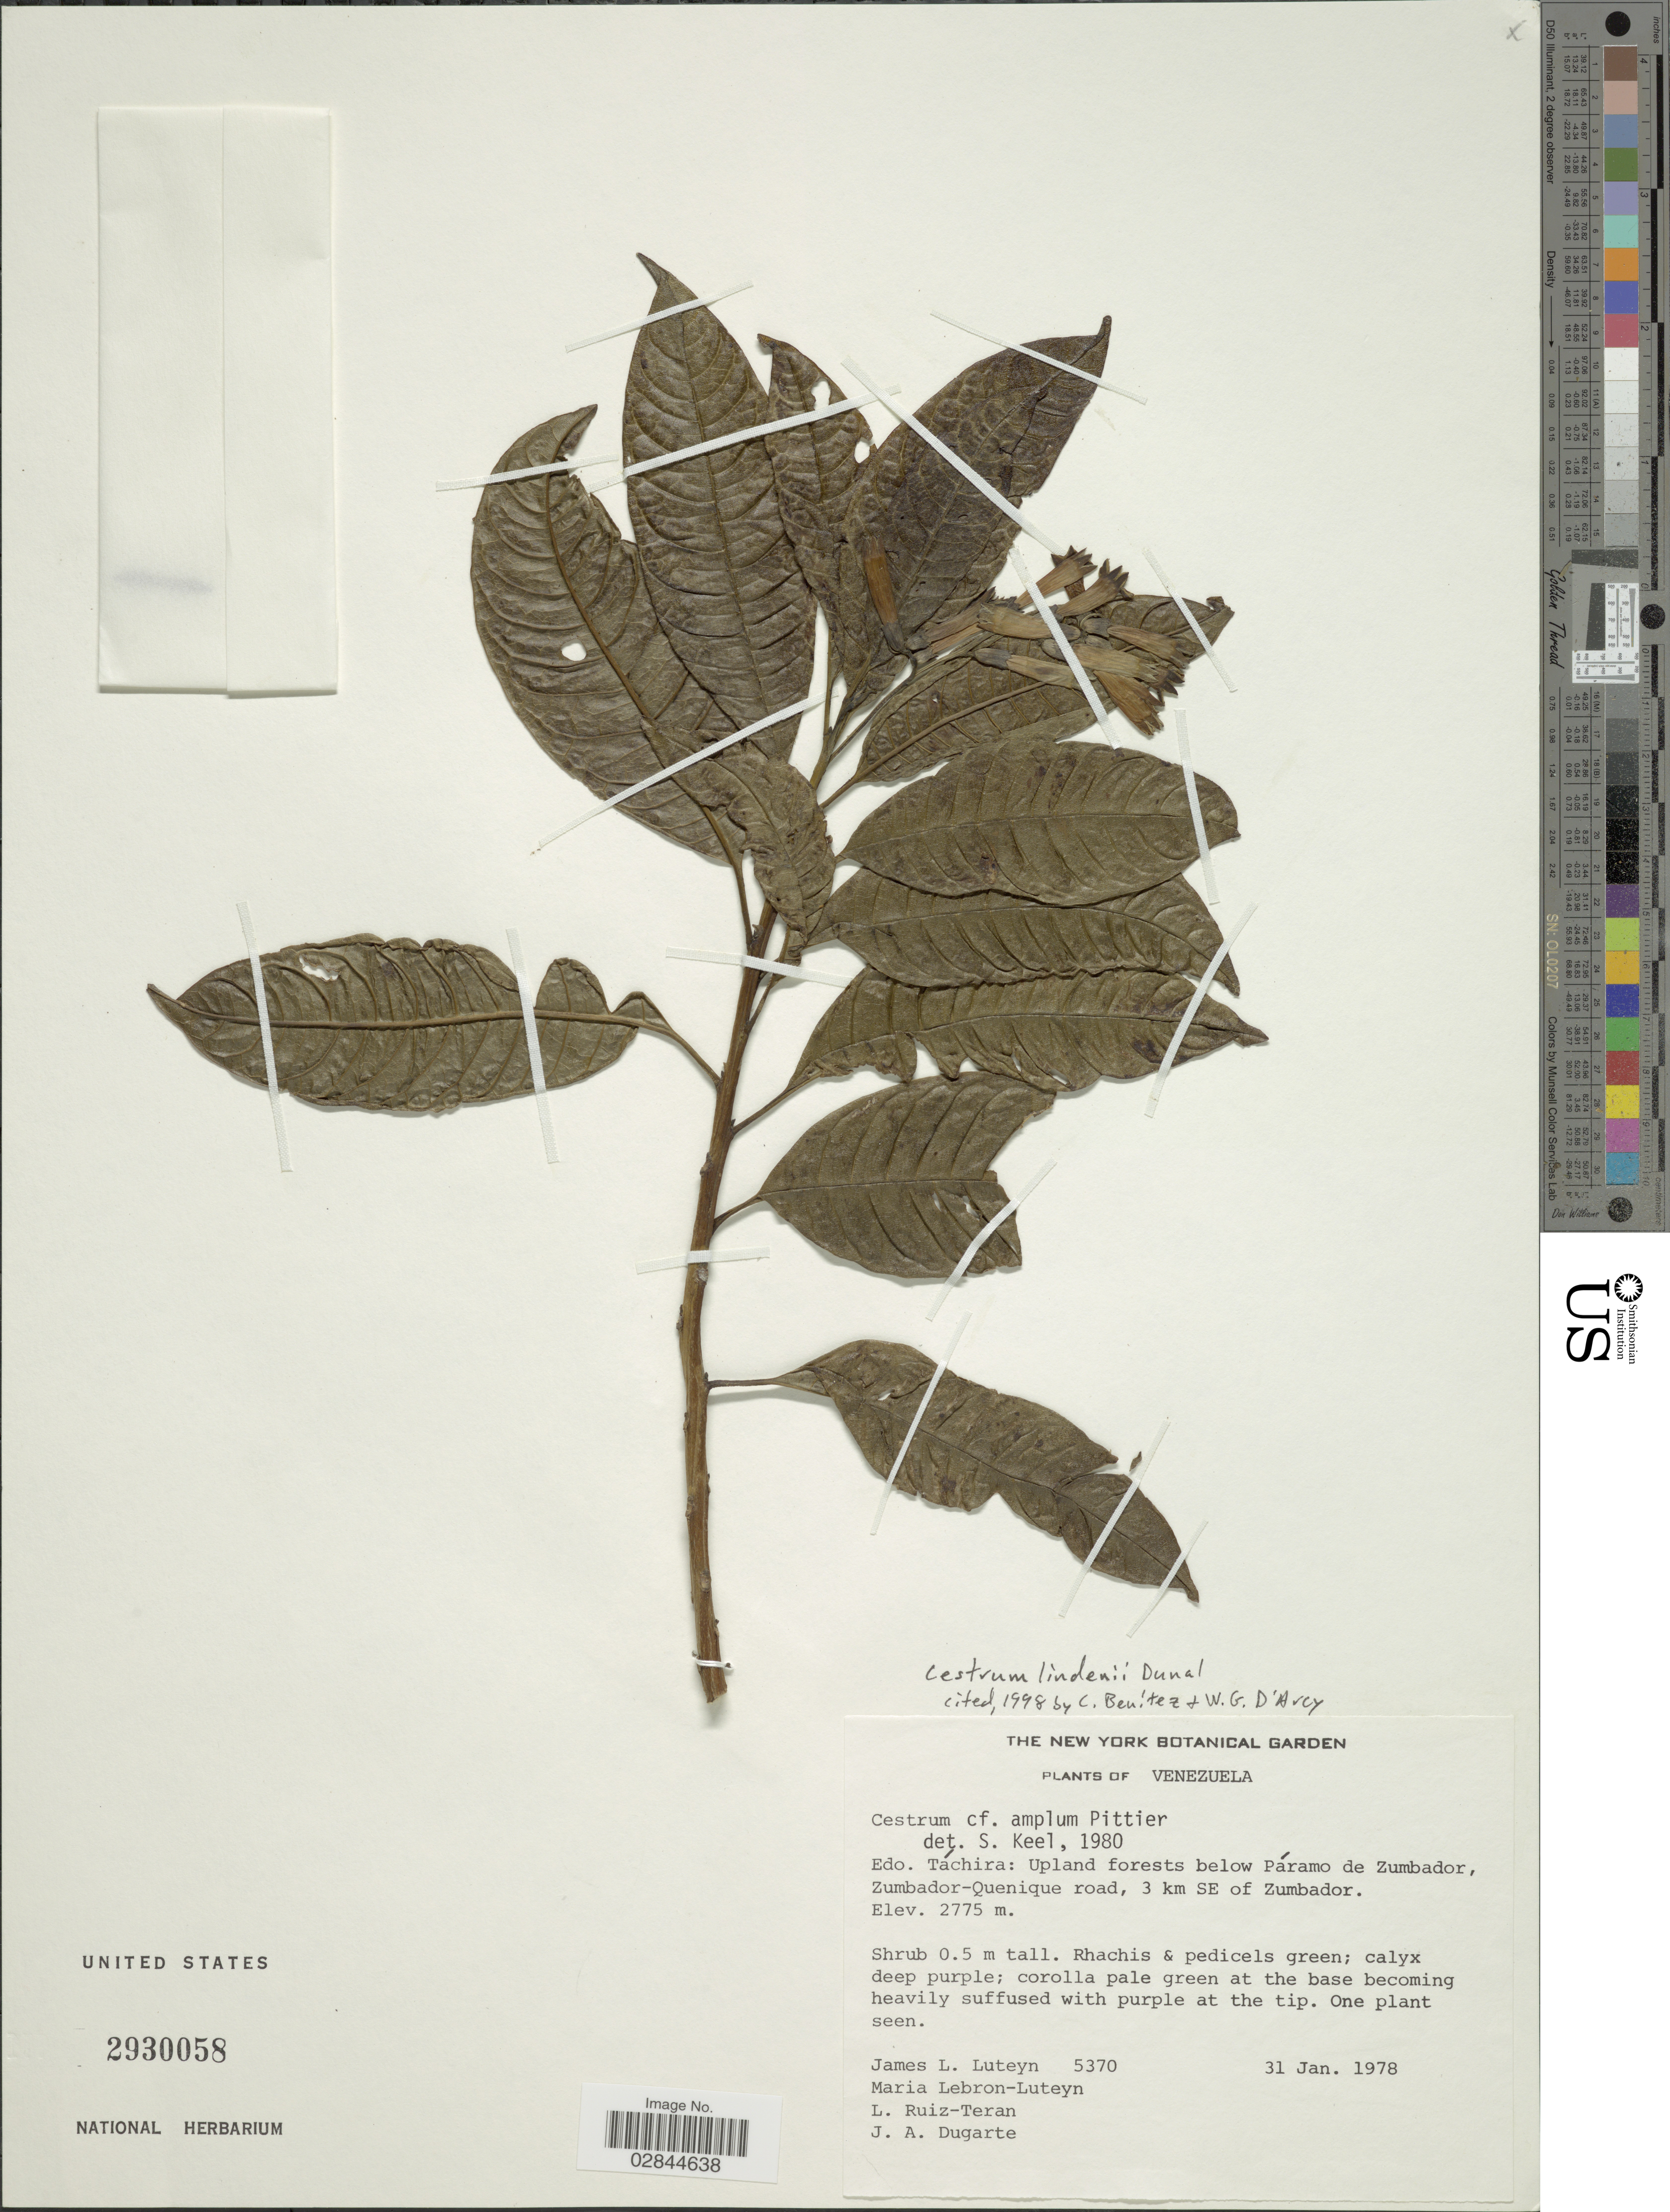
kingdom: Plantae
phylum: Tracheophyta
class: Magnoliopsida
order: Solanales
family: Solanaceae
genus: Cestrum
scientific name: Cestrum lindenii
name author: Dunal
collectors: J. L. Luteyn, M. L. Lebrón-Luteyn, L. E. Ruíz-Terán & J. Dugarte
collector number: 5370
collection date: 1978-01-31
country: Venezuela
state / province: Tachira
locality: Upland forests below Páramo de Zumbador, Zumbador- Quenique road, 3 km SE of Zumbador.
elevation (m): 2775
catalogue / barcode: US 2930058